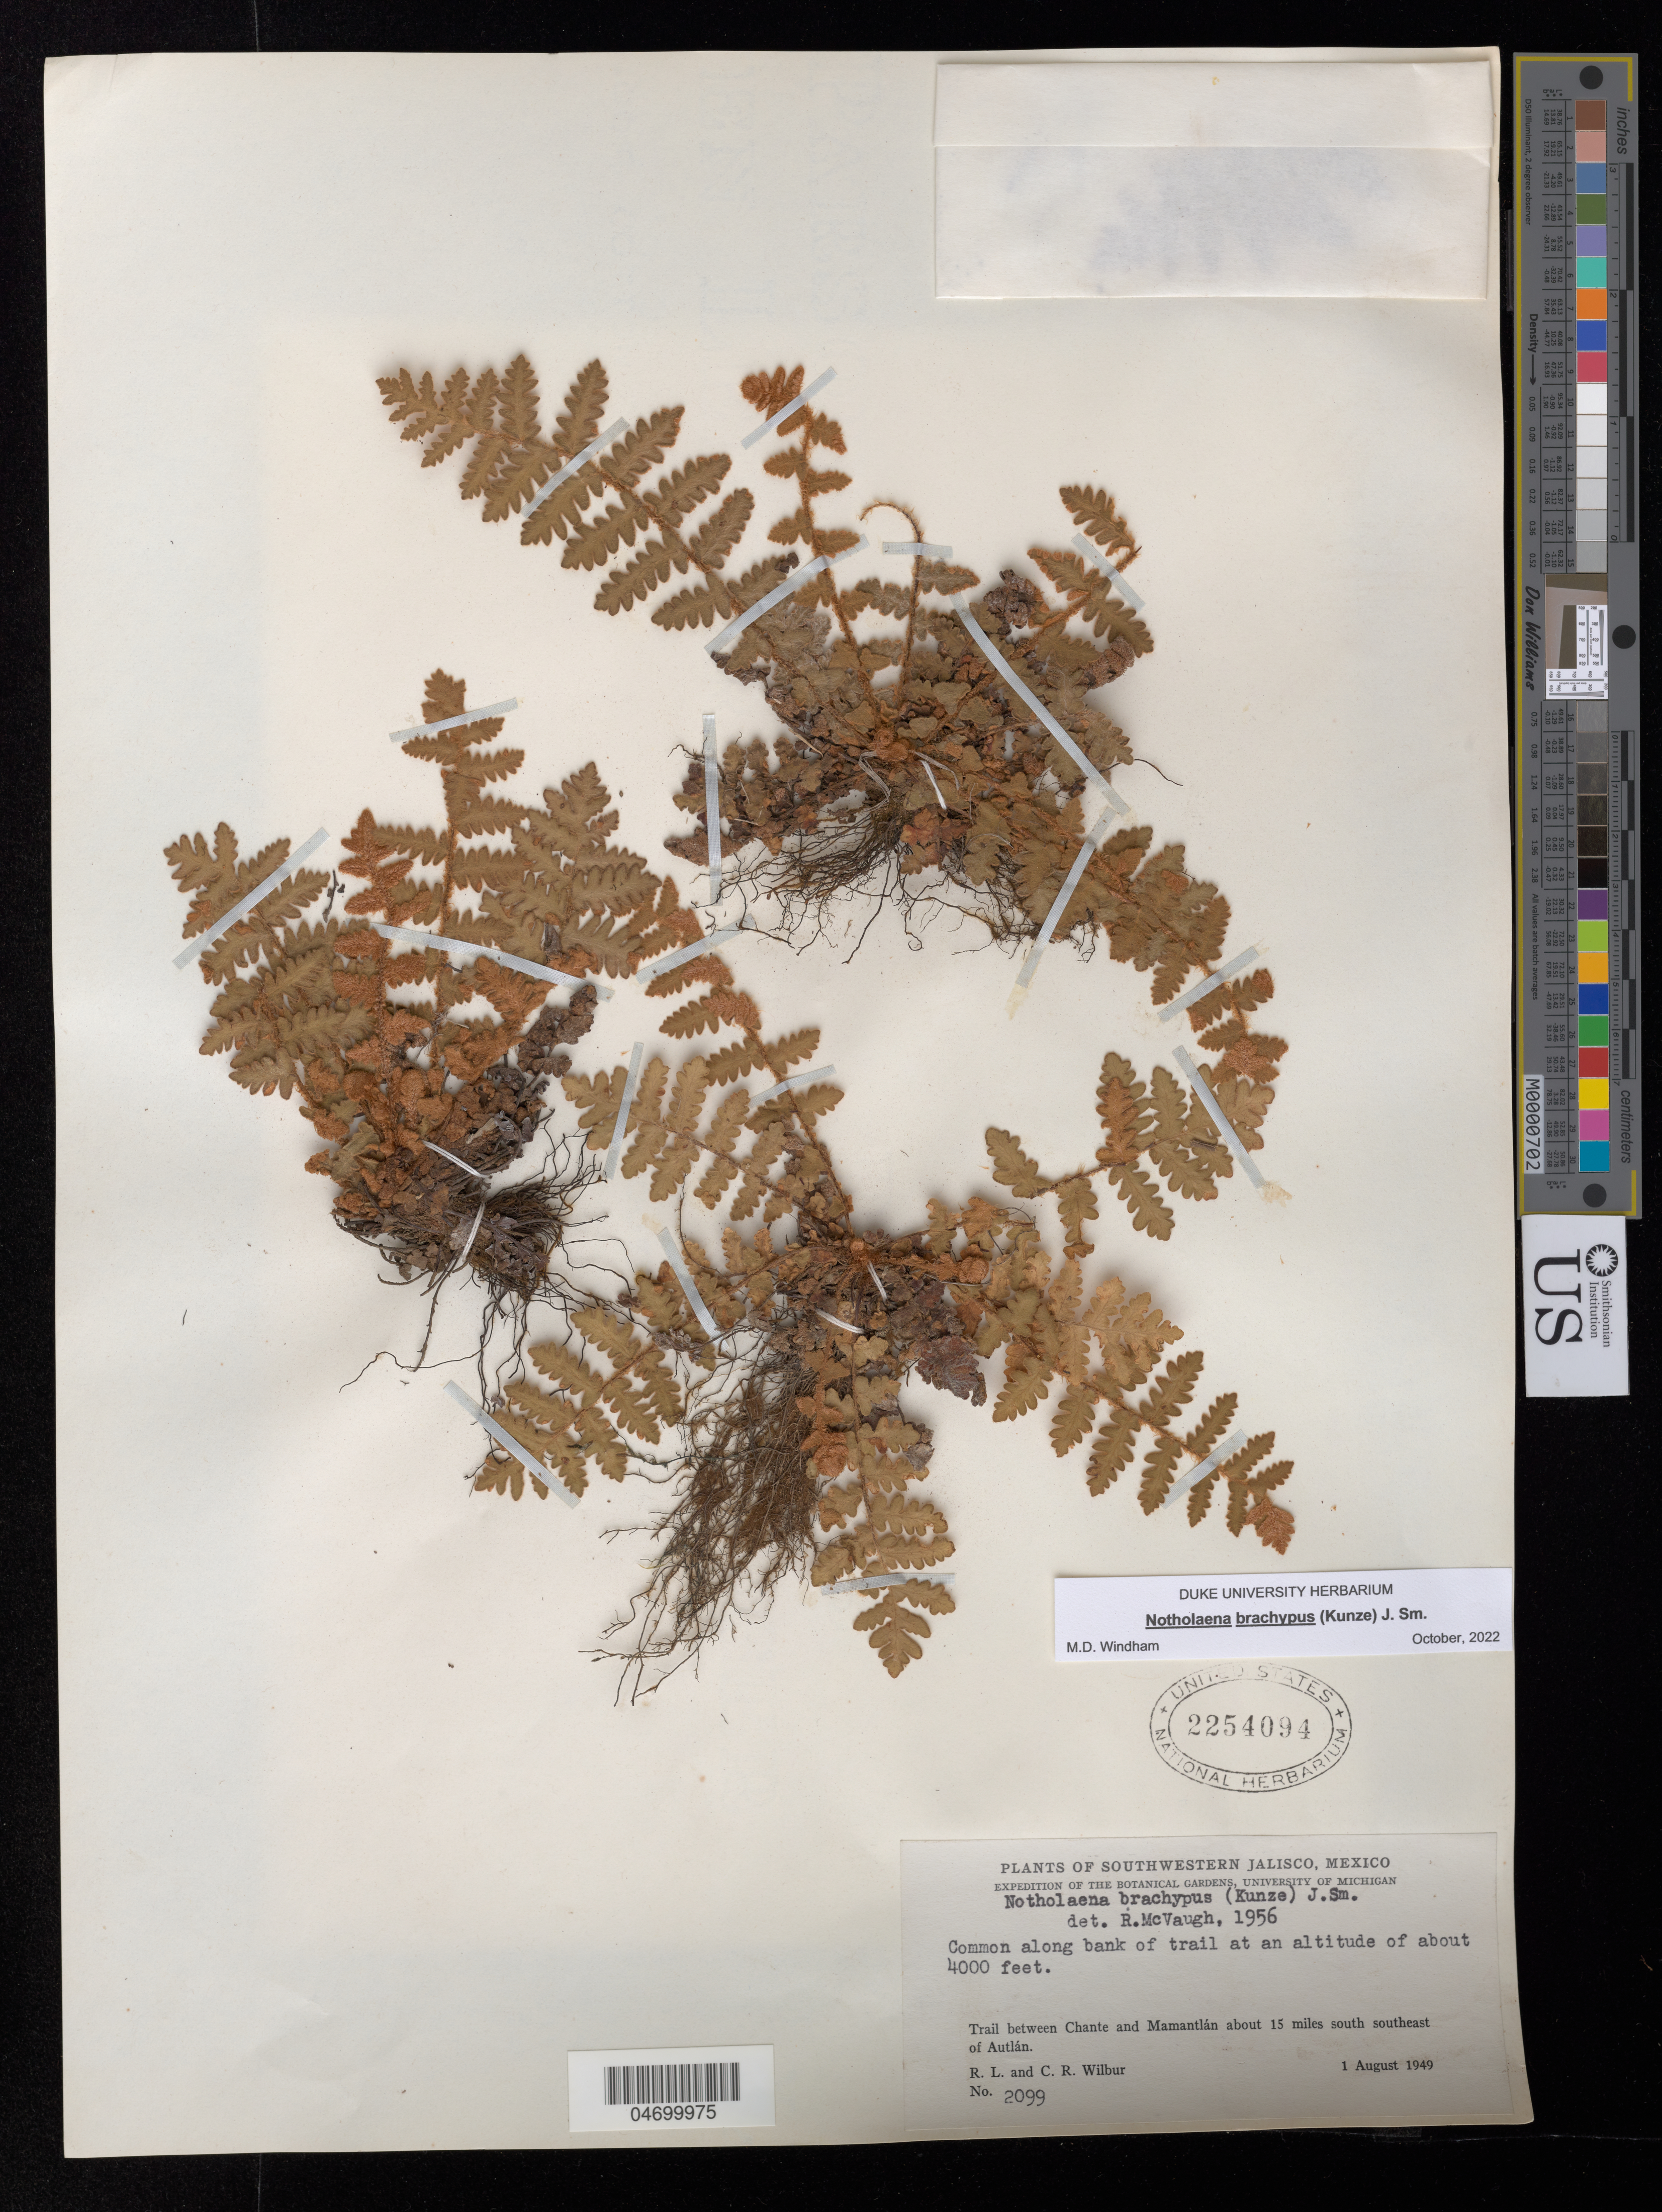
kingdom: Plantae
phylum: Tracheophyta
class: Polypodiopsida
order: Polypodiales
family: Pteridaceae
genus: Notholaena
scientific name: Notholaena brachypus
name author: (Kunze) J. Sm.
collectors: R. L. Wilbur & C. Wilbur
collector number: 2099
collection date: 1949-08-01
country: Mexico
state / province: Jalisco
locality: Southwestern Jalisco. Expedition of the Botanical Gardens, University of Michigan. Common along bank of trail. Trail between Chante amd Mamantlán about 15 miles south southeast of Autlán.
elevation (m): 1219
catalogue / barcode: US 2254094